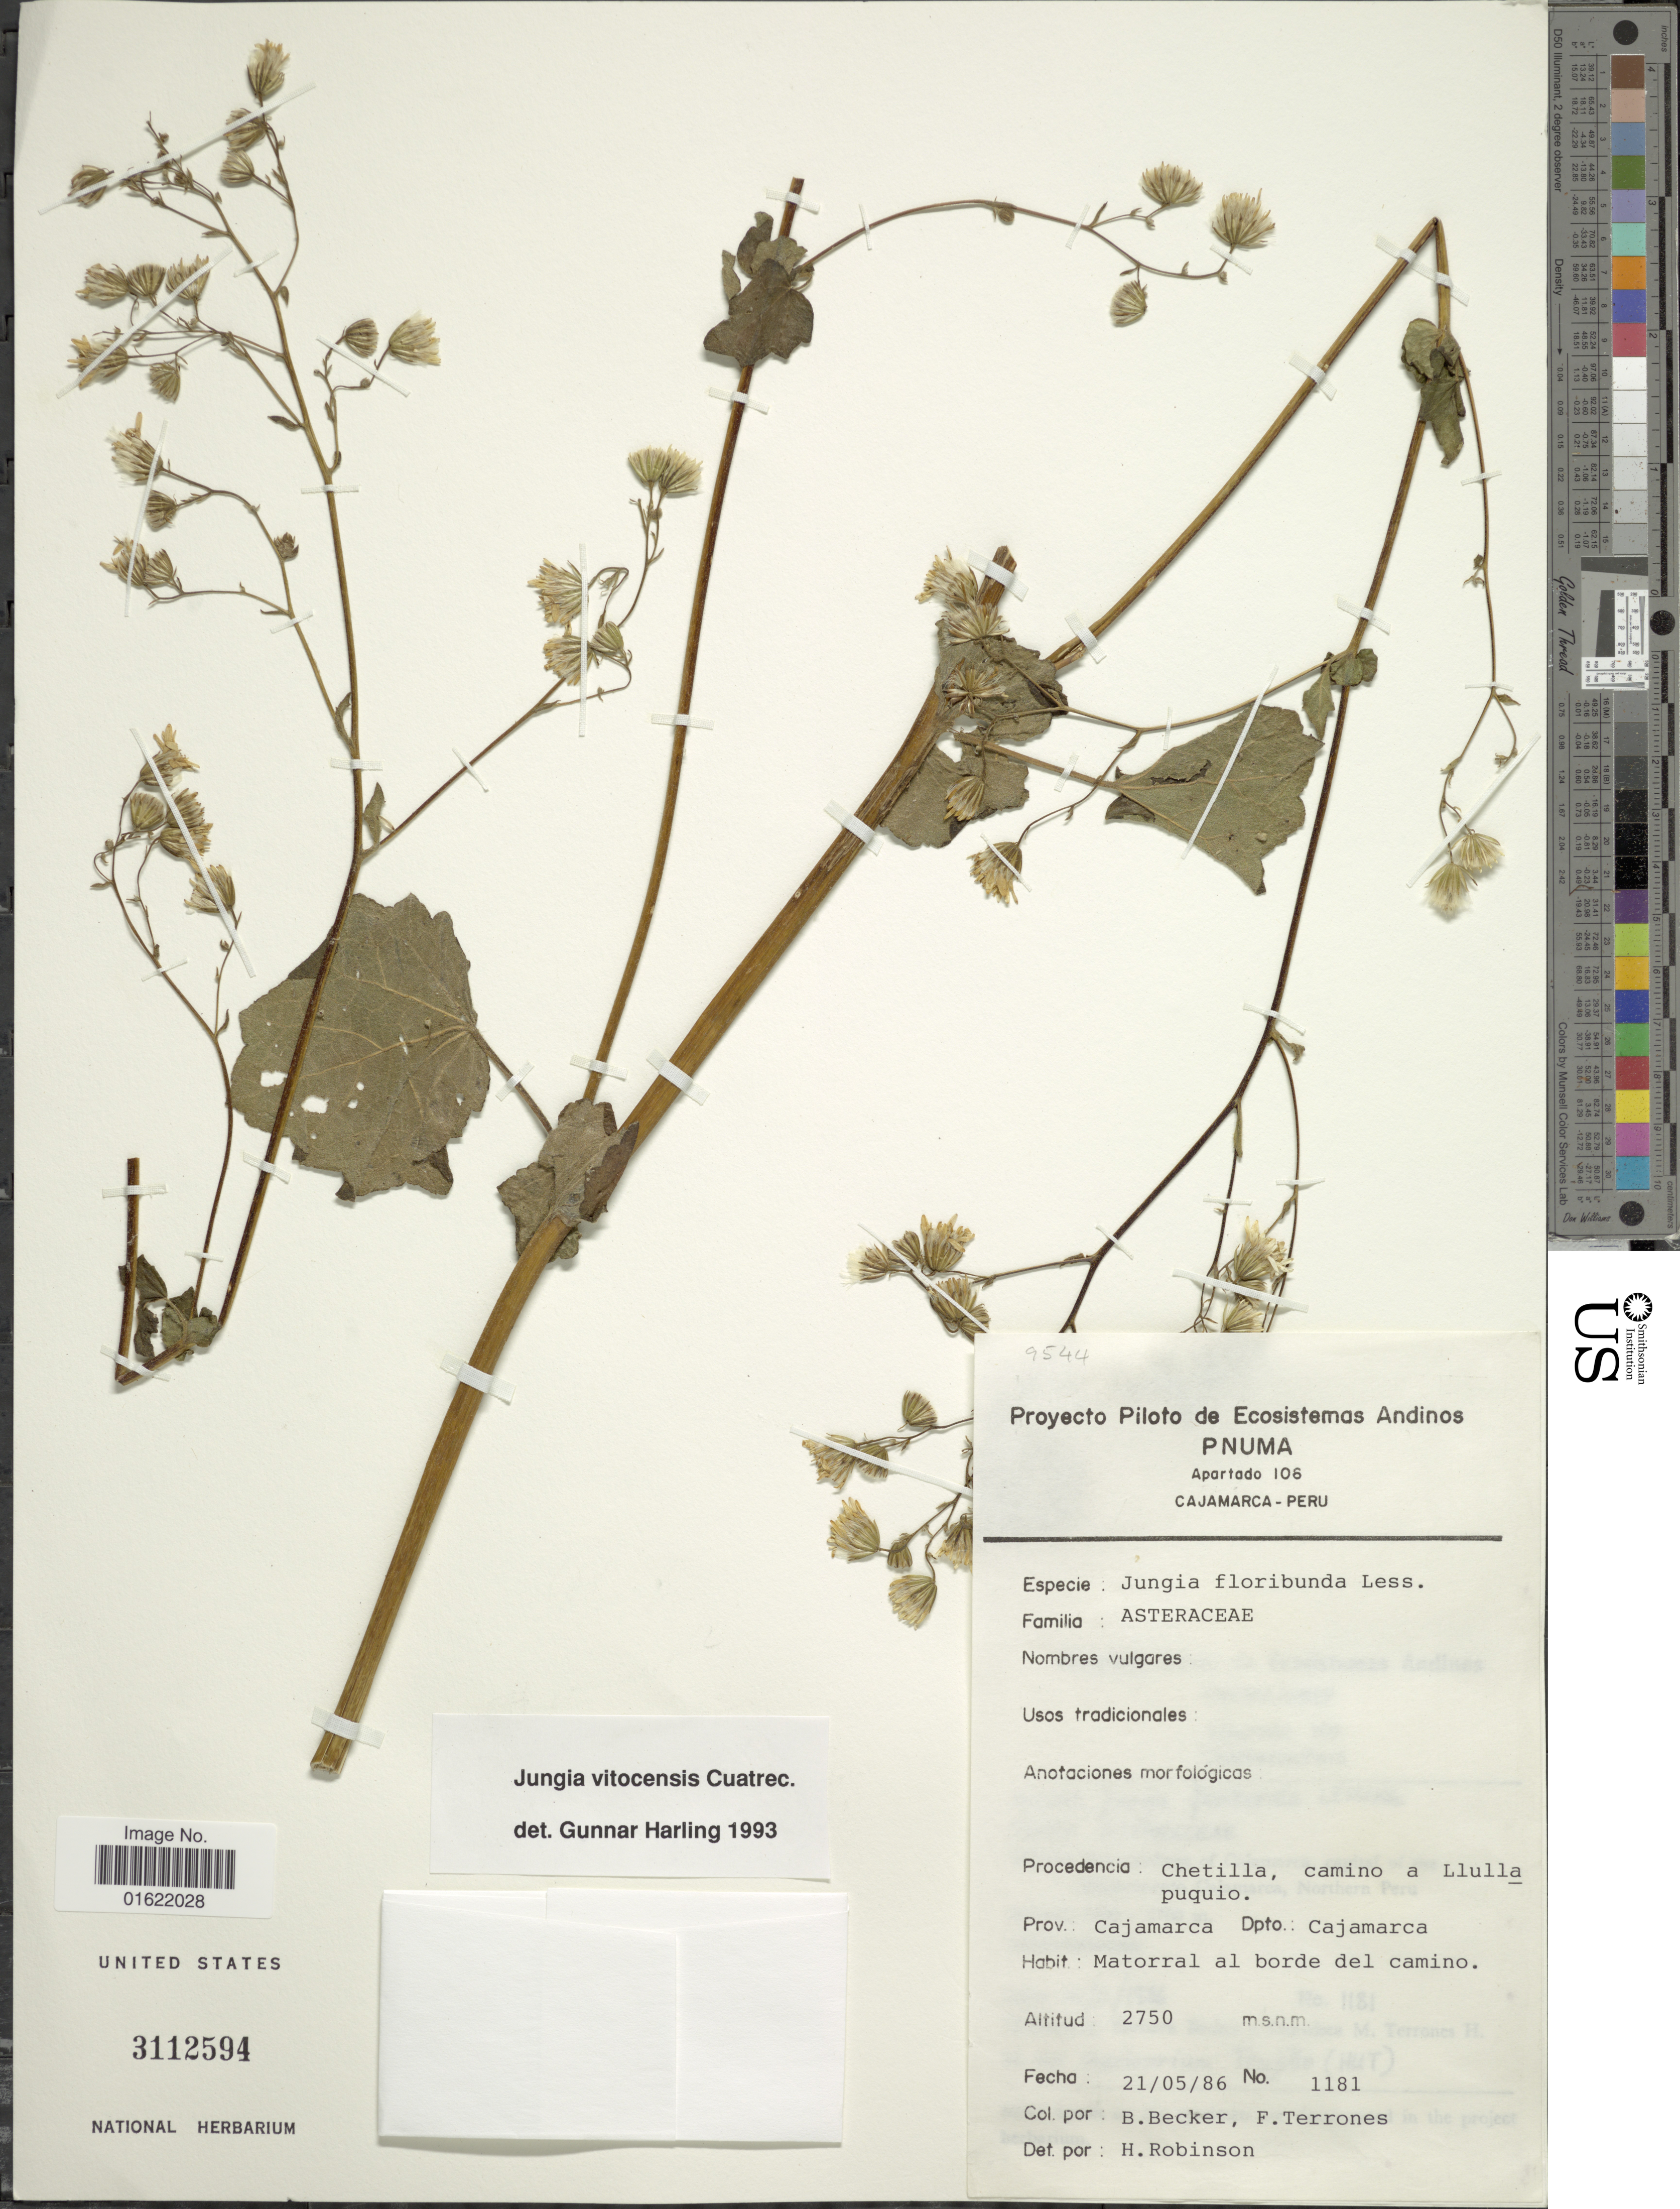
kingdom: Plantae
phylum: Tracheophyta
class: Magnoliopsida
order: Asterales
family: Asteraceae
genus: Jungia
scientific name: Jungia vitocensis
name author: Cuatrec.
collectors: B. Becker & F. Terrones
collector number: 1181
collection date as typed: Transcribed d/m/y: 21/5/86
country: Peru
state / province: Cajamarca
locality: Procedencia: Chetilla, camino a Llulla puquio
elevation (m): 2750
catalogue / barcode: US 3112594